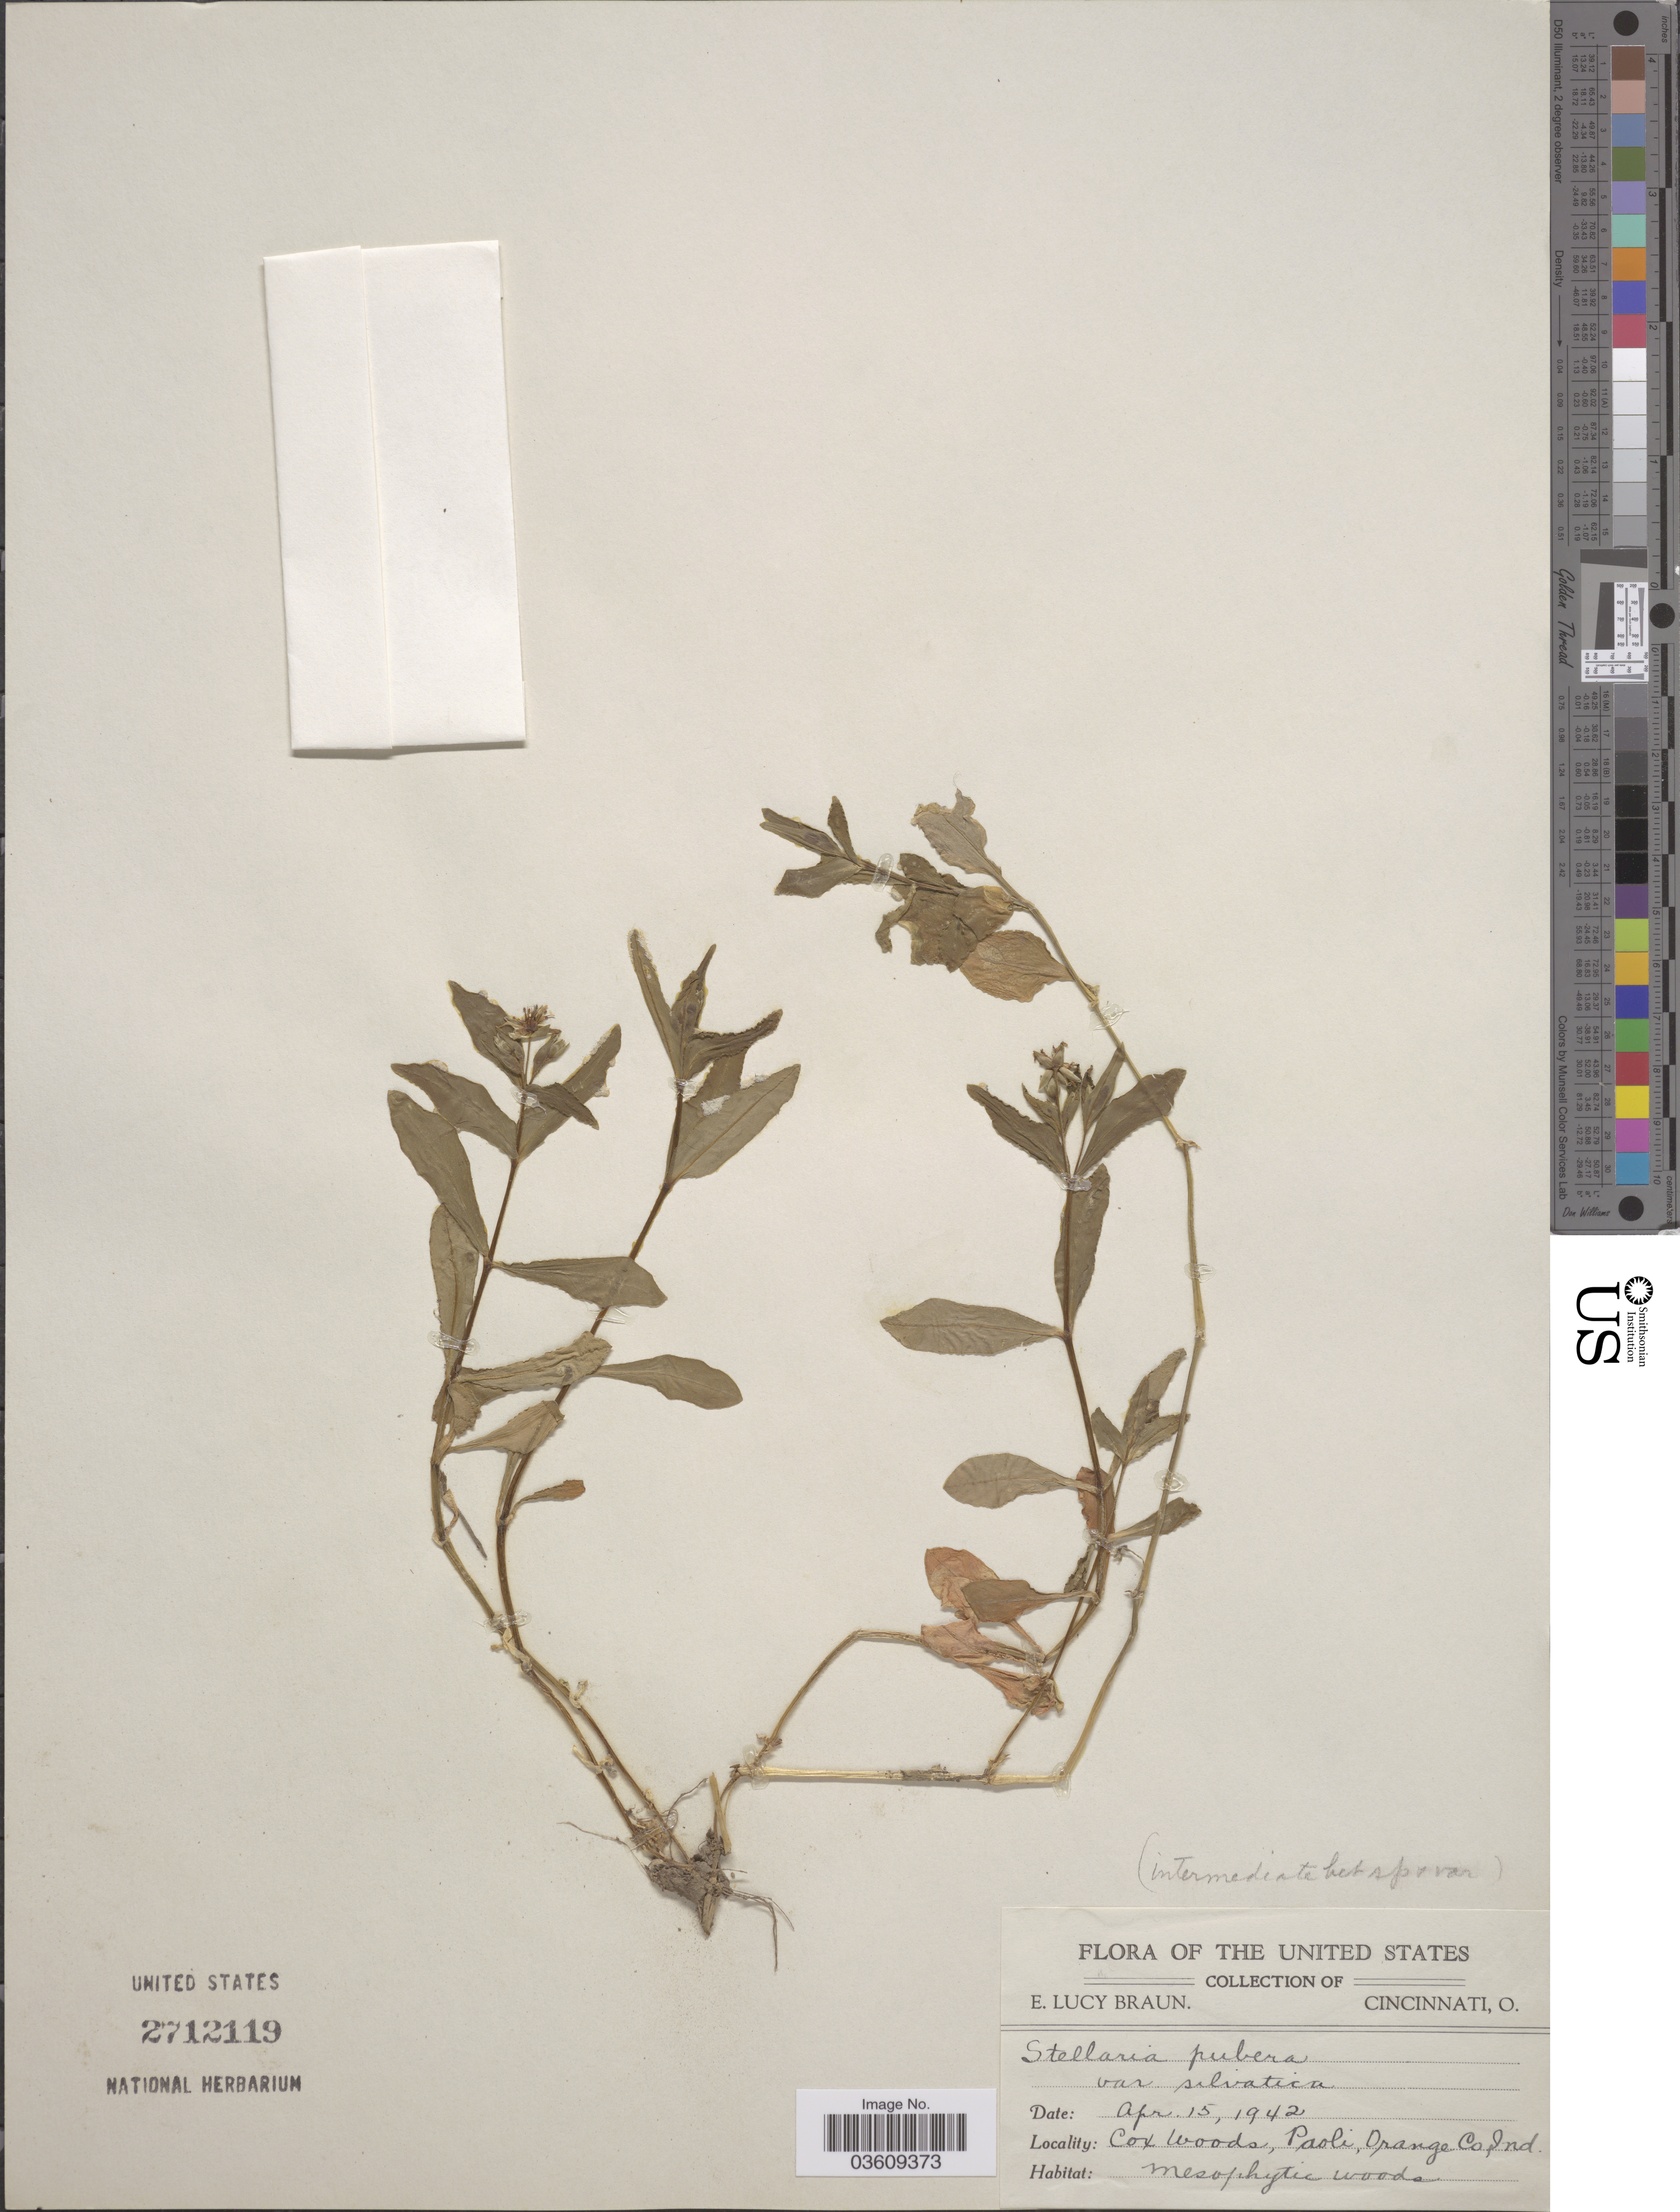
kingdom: Plantae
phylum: Tracheophyta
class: Magnoliopsida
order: Caryophyllales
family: Caryophyllaceae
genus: Stellaria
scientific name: Stellaria pubera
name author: Michx.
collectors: E. L. Braun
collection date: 1942-04-15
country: United States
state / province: Indiana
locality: Cox Woods, Paoli, Orange Co.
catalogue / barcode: US 2712119